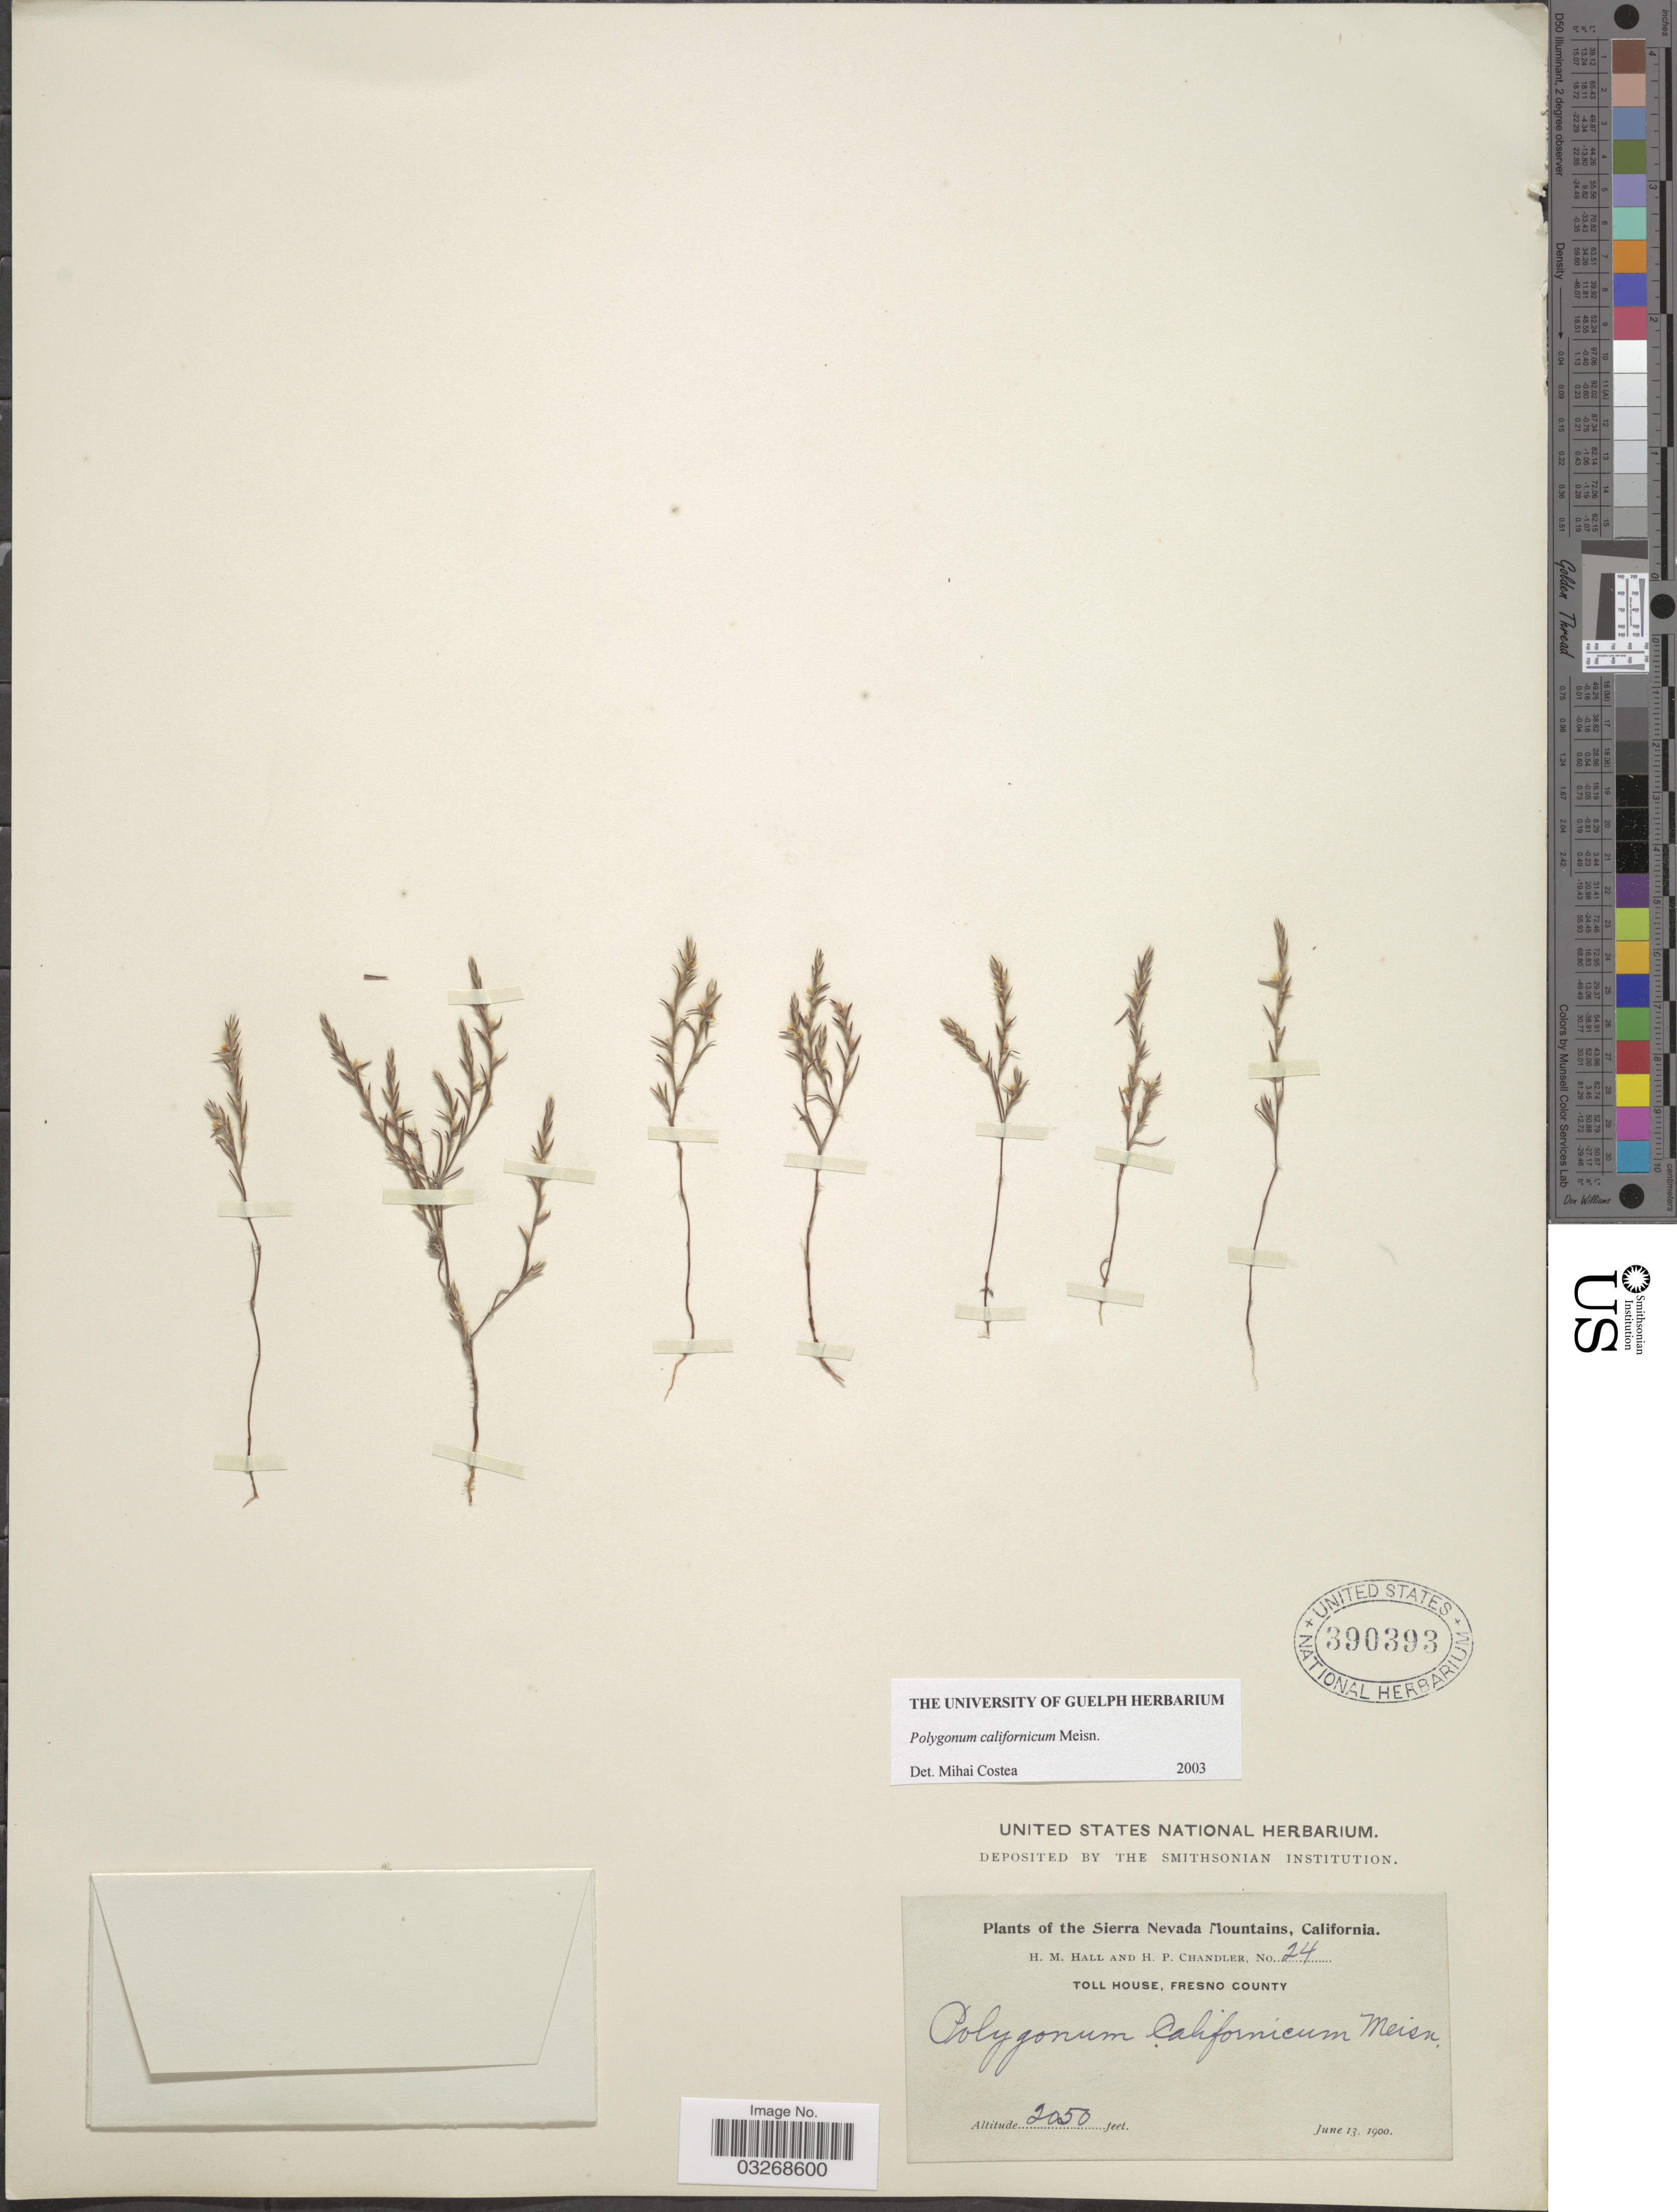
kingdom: Plantae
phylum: Tracheophyta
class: Magnoliopsida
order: Caryophyllales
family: Polygonaceae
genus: Polygonum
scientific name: Polygonum californicum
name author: Meisn.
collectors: H. M. Hall & H. Chandler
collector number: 24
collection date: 1900-06-13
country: United States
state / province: California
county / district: Fresno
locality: The Sierra Nevada Mountains. Toll House, Fresno County.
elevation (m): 625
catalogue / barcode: US 390393